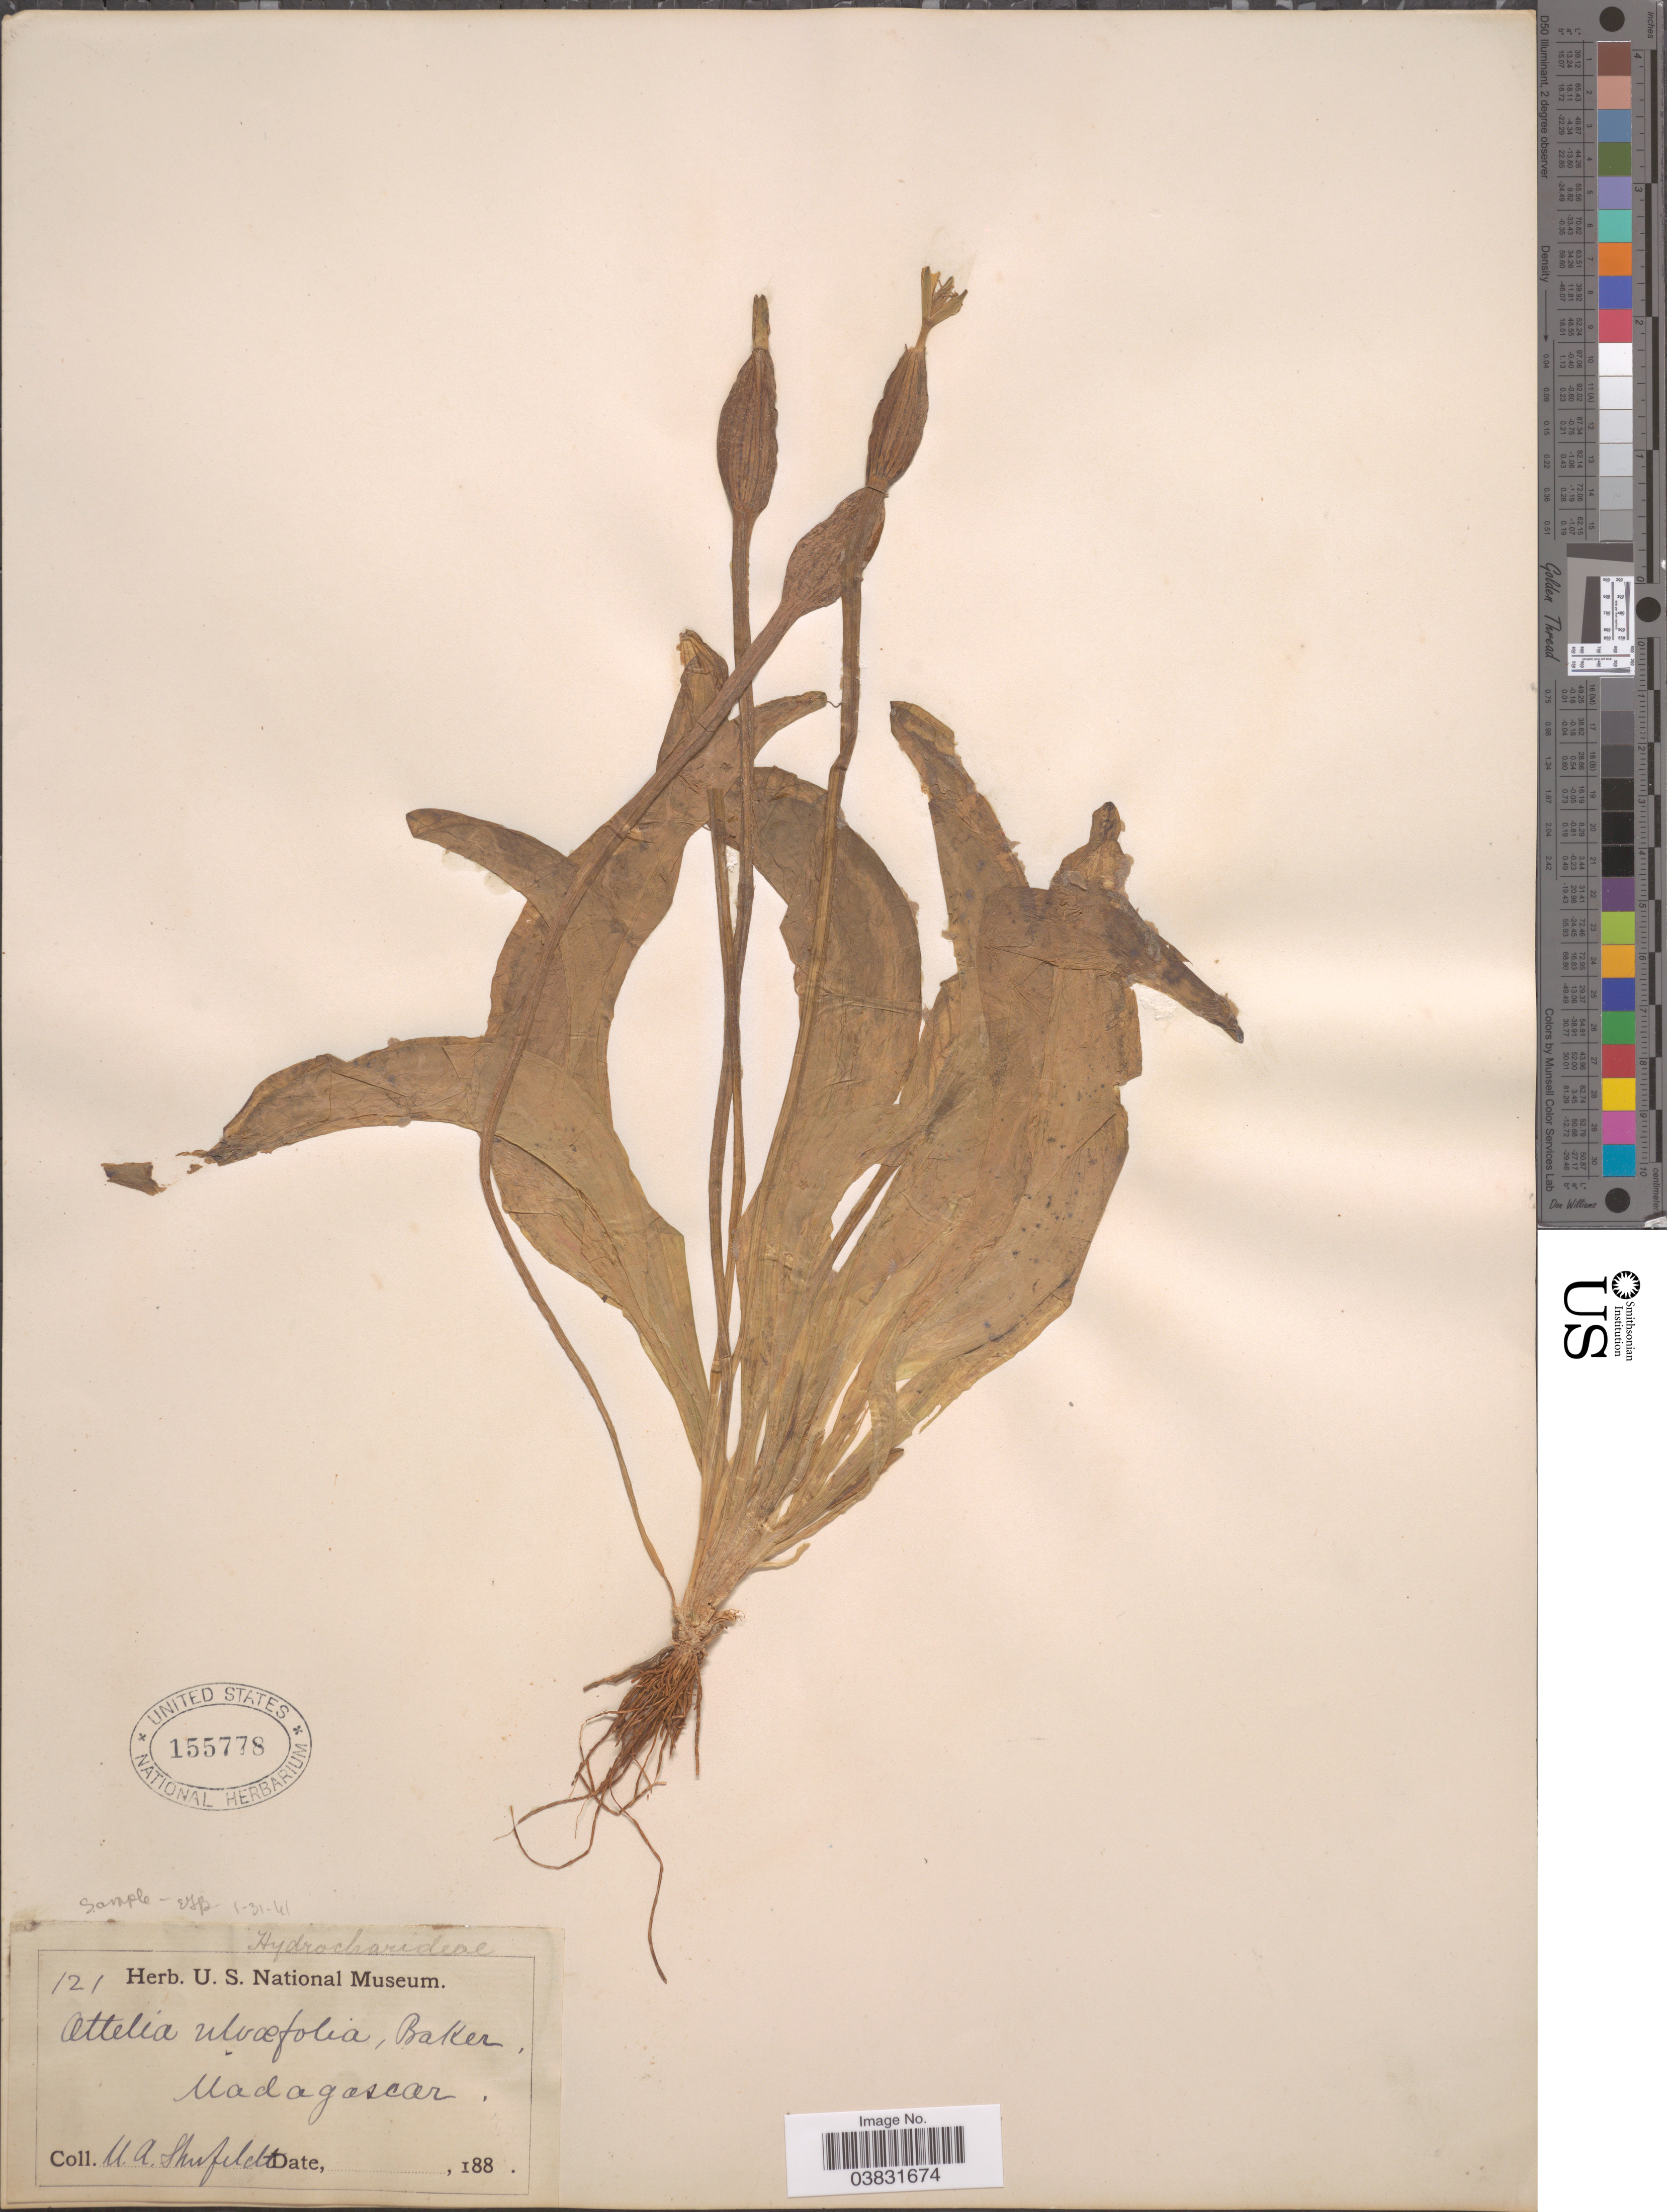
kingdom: Plantae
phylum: Tracheophyta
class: Liliopsida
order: Alismatales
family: Hydrocharitaceae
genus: Ottelia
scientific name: Ottelia ulvifolia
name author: Walp.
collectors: M. Shufeldt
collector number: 121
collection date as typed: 188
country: Madagascar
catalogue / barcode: US 155778